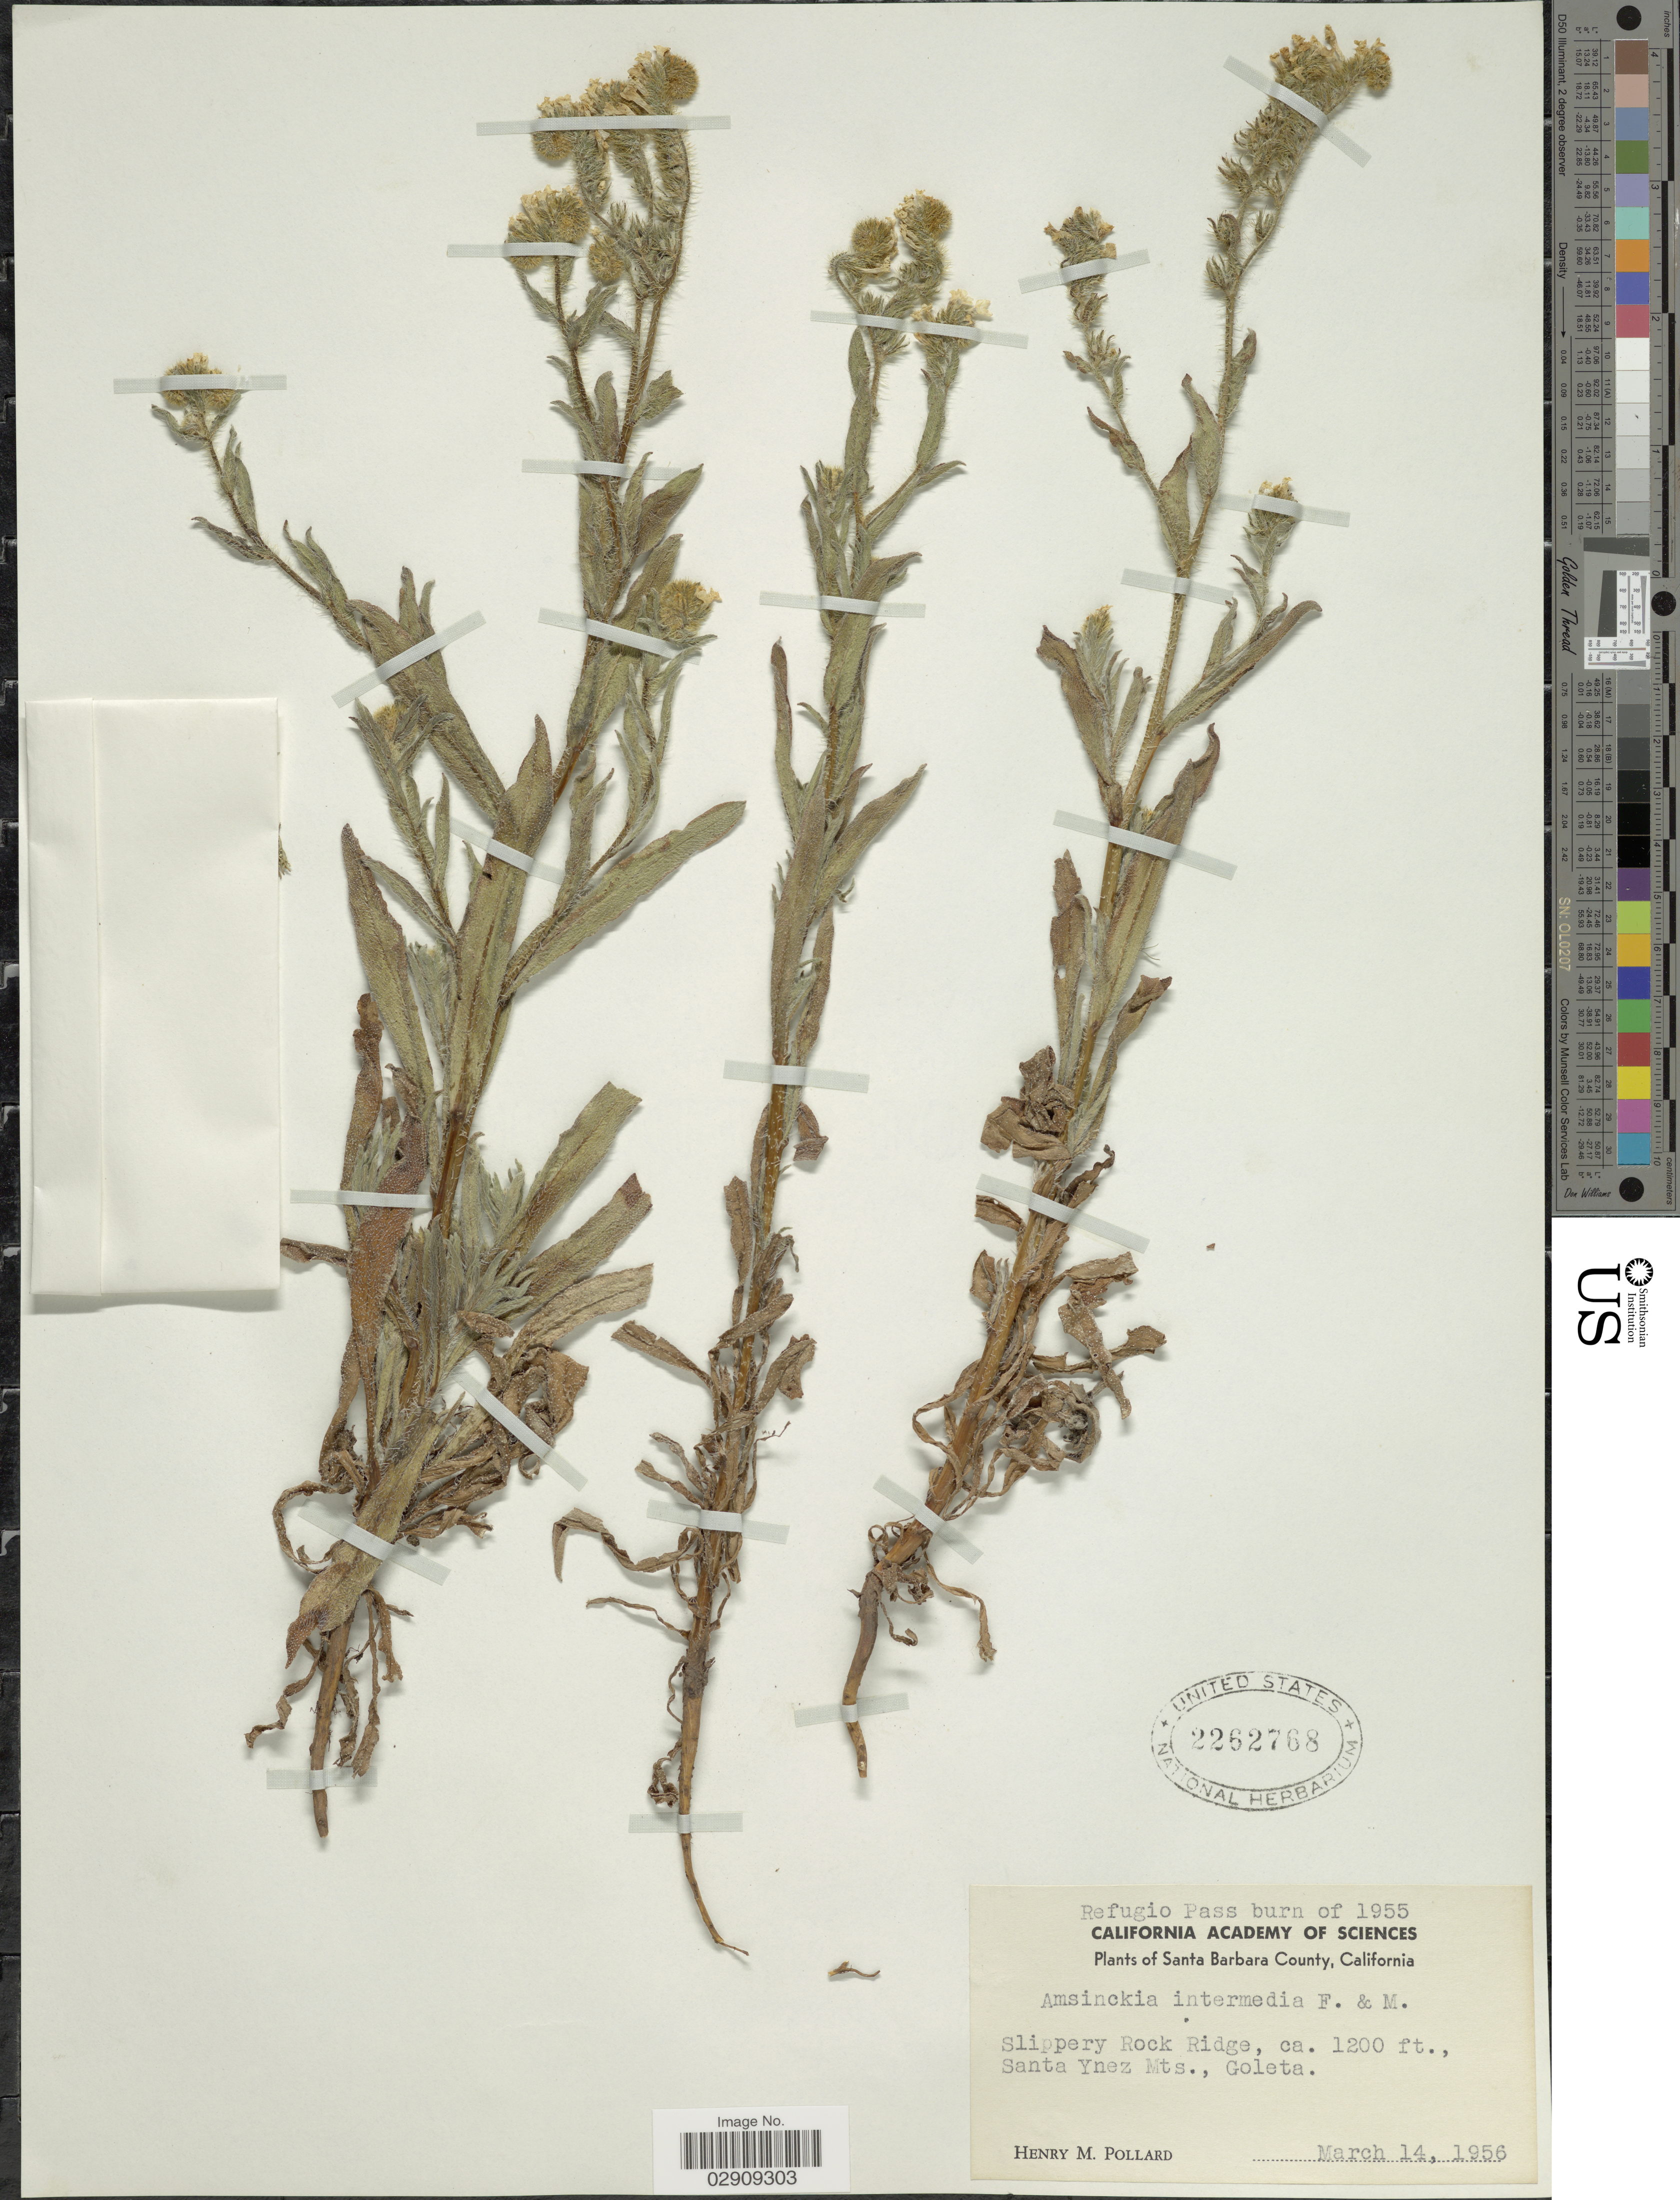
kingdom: Plantae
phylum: Tracheophyta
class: Magnoliopsida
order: Boraginales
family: Boraginaceae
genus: Amsinckia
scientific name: Amsinckia menziesii var. intermedia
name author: (Fisch. & C.A. Mey.) Ganders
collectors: H. M. Pollard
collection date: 1956-03-14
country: United States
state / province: California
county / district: Santa Barbara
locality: Santa Barbara County. Slippery Rock Ridge. Santa Ynes Mts., Goleta.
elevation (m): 366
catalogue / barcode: US 2262768